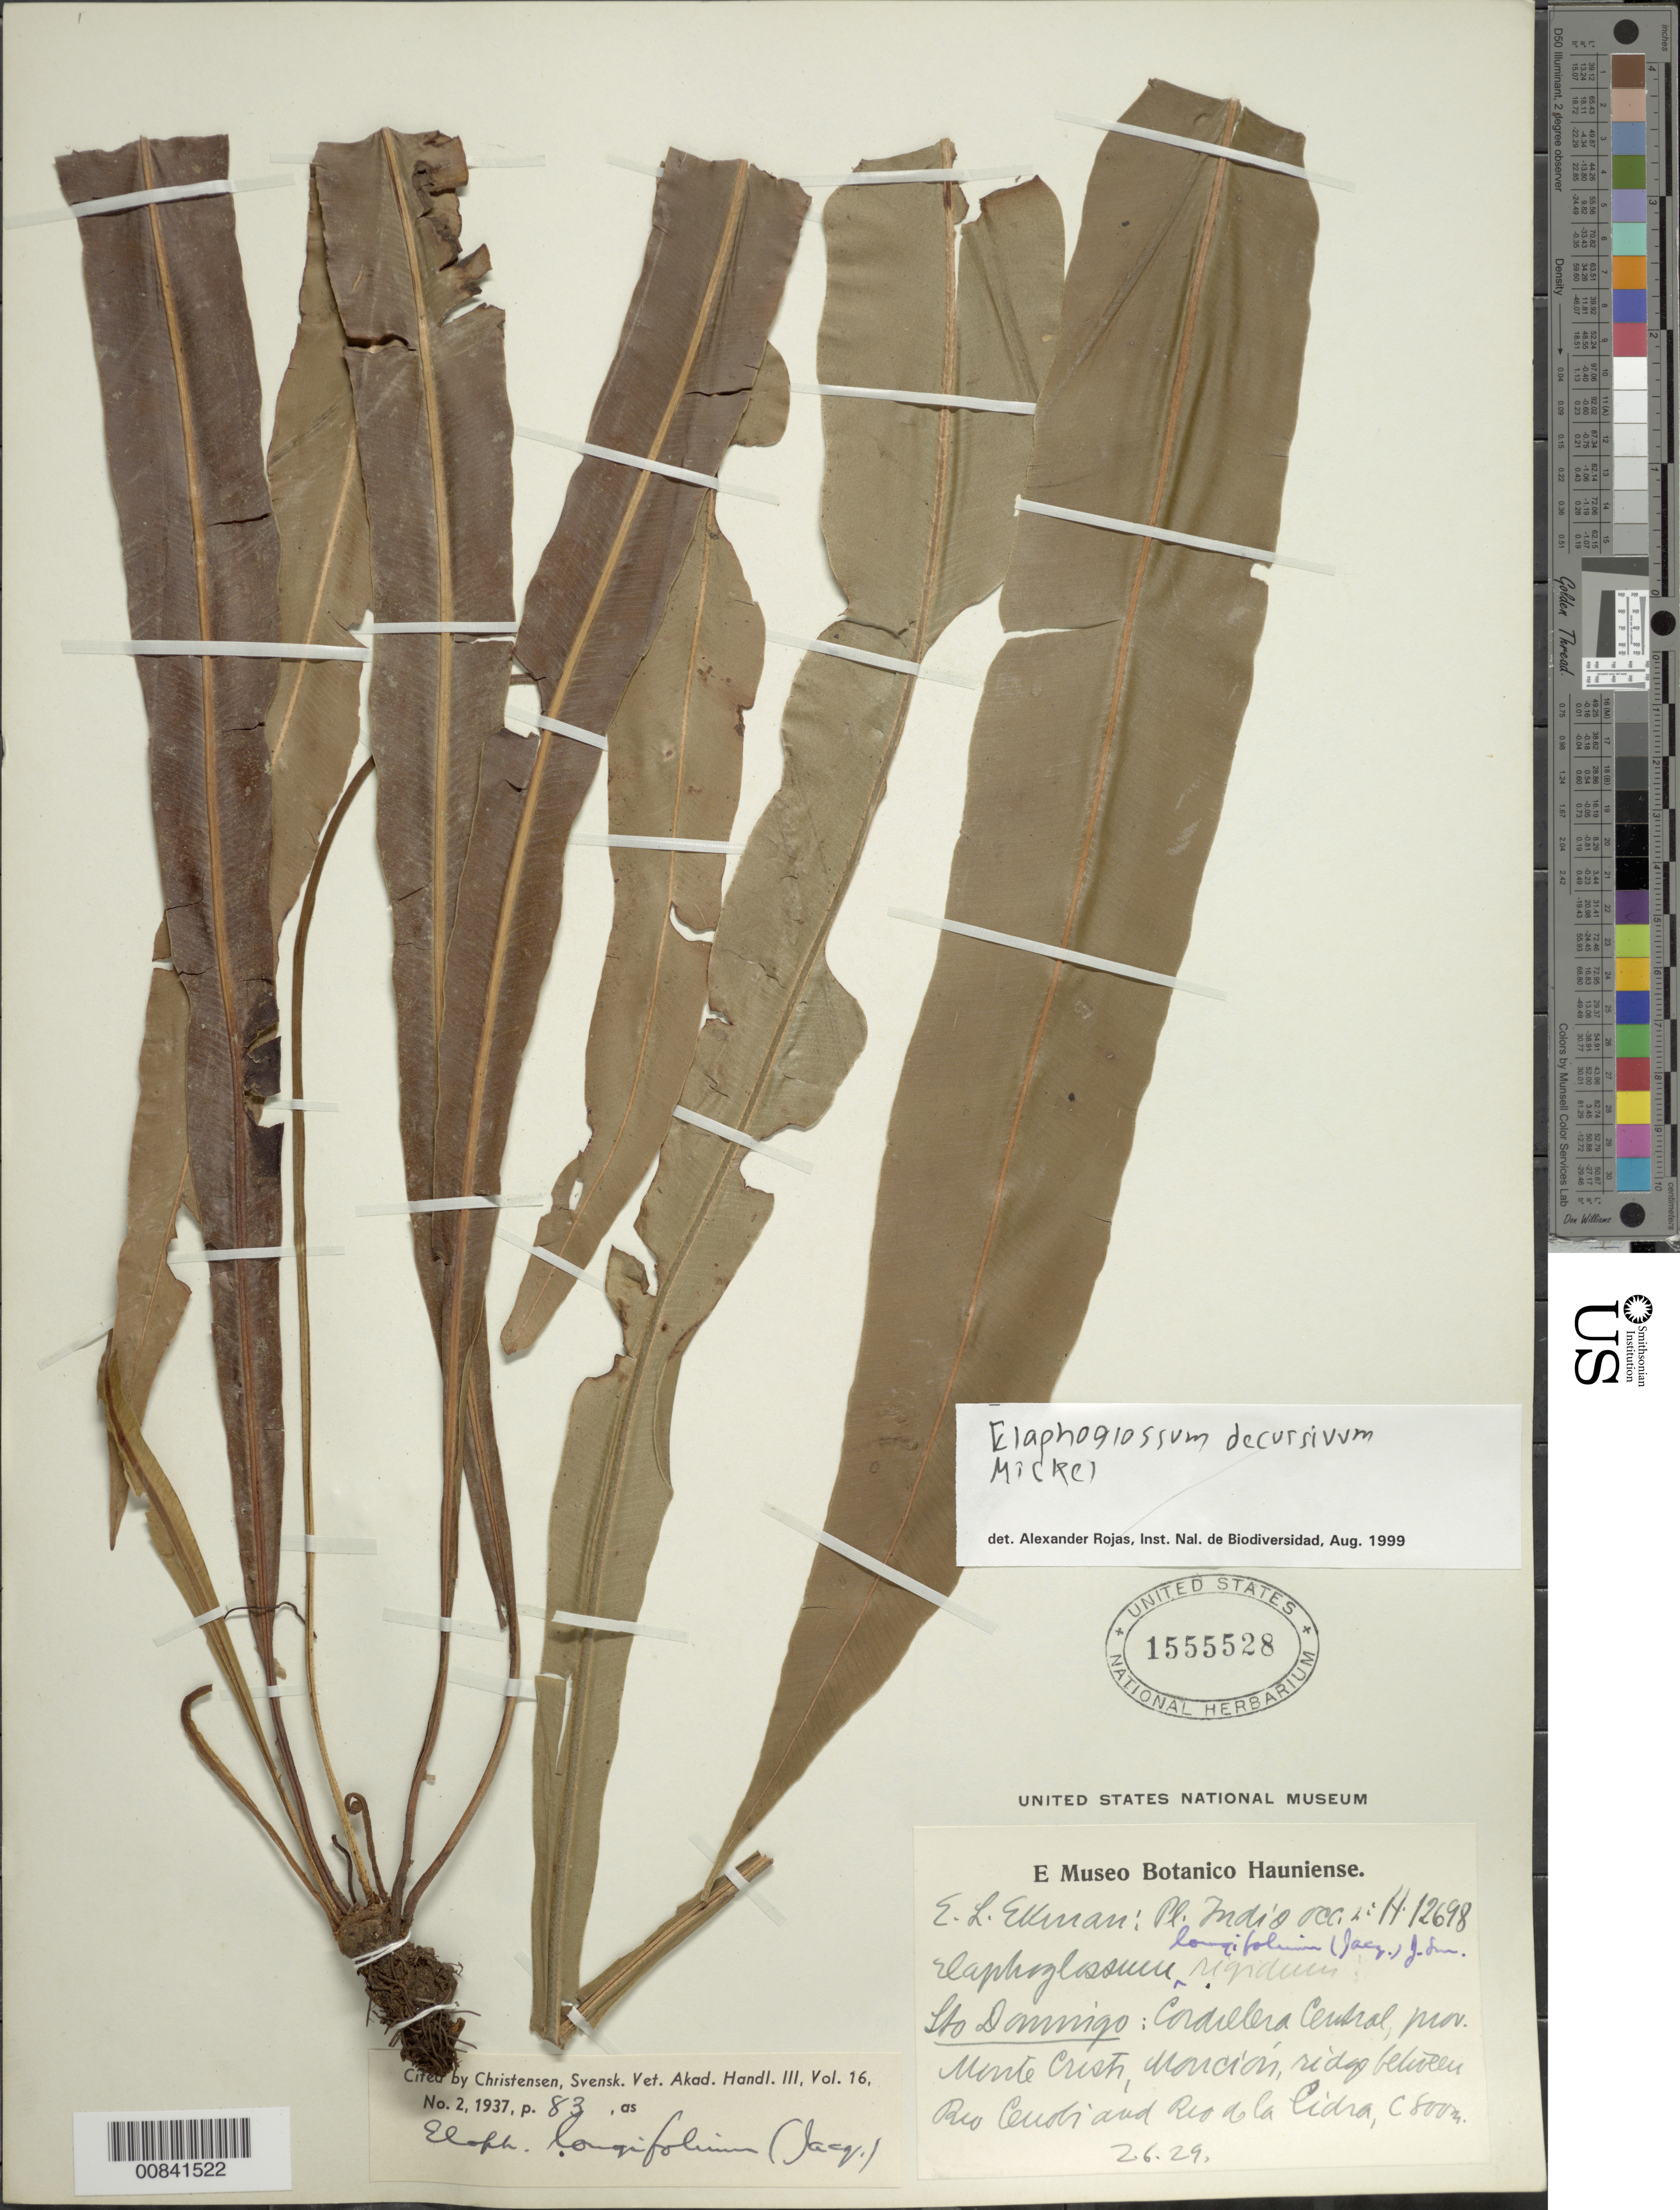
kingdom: Plantae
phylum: Tracheophyta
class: Polypodiopsida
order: Polypodiales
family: Dryopteridaceae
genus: Elaphoglossum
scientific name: Elaphoglossum decursivum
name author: Mickel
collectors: E. L. Ekman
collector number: H 12698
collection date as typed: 02 Jun 1929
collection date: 1929-06-02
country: Dominican Republic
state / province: Monte Cristi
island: Hispaniola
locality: Cordillera Central, Monción, ridge between Río Cenobí and Río de la Cidra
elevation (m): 800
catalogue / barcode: US 1555528